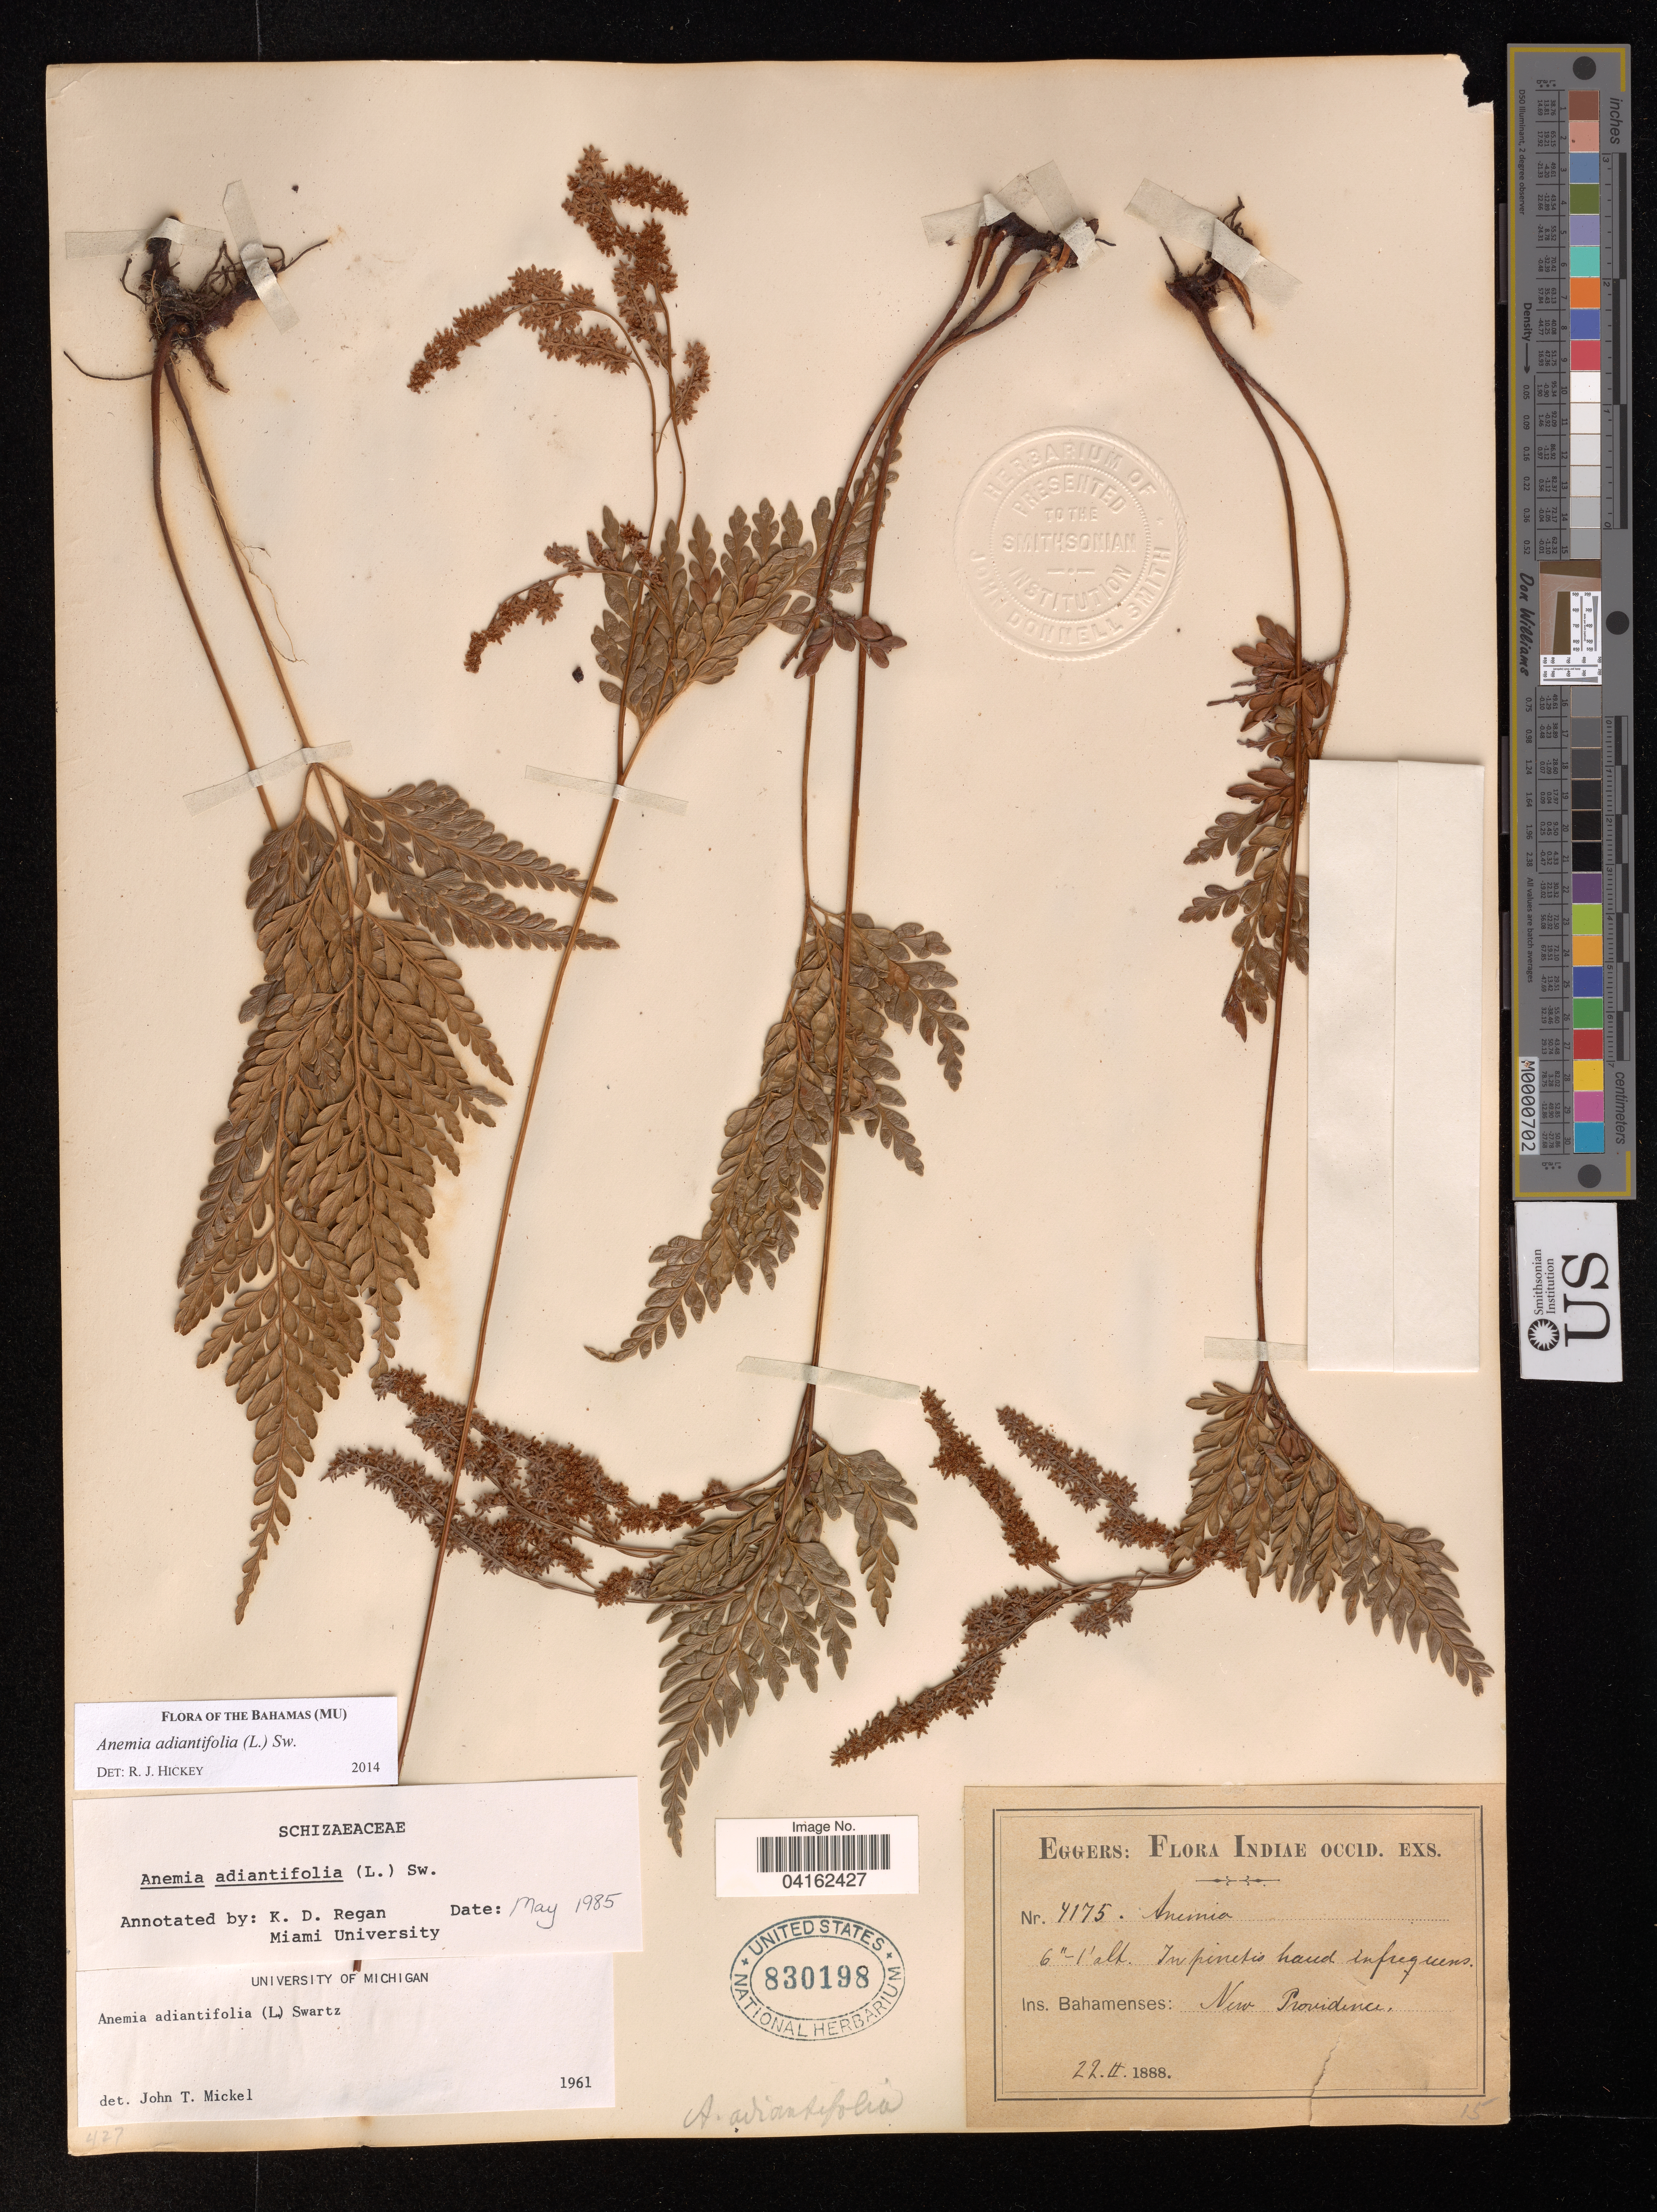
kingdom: Plantae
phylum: Tracheophyta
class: Polypodiopsida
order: Schizaeales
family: Anemiaceae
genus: Anemia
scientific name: Anemia adiantifolia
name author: (L.) Sw.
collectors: -. Eggers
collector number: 4175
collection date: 1888-02-22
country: Bahamas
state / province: New Providence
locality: Indiae occid. Ins. Bahamenses.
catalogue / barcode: US 830198